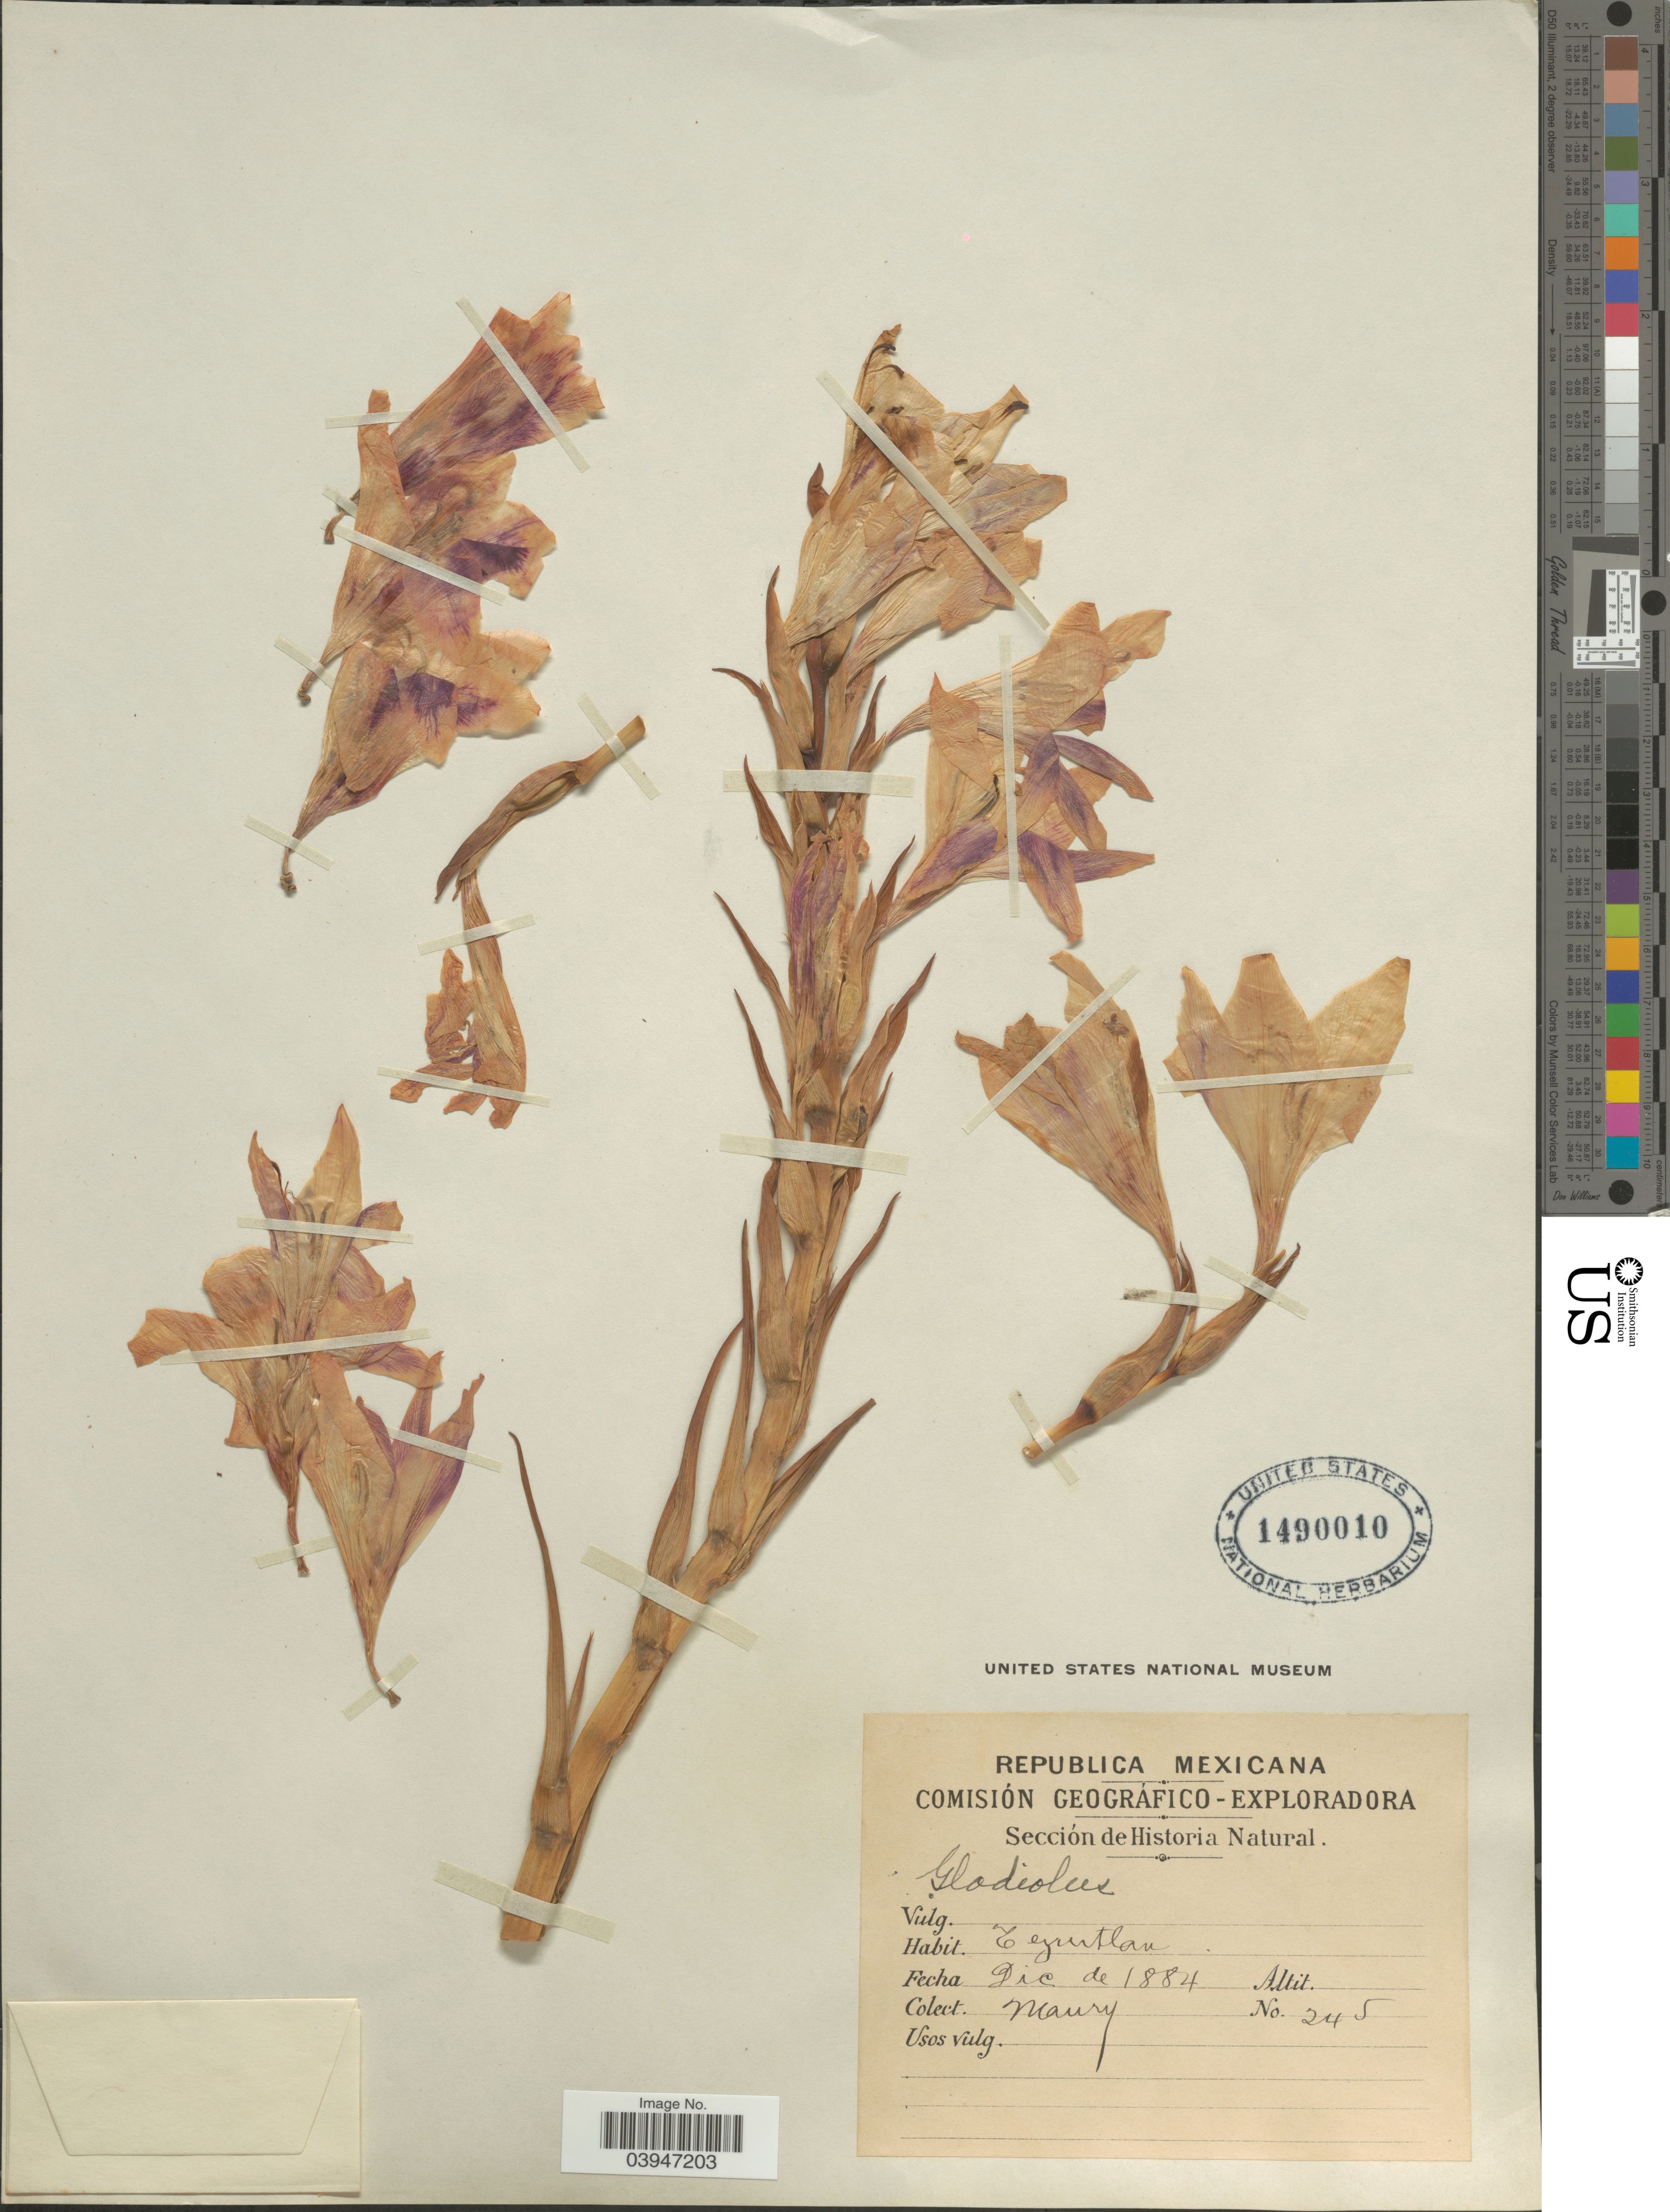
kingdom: Plantae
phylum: Tracheophyta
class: Liliopsida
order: Asparagales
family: Iridaceae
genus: Gladiolus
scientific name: Gladiolus sp.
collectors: Maury, --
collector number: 245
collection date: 1884-12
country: Mexico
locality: Republica Mexicana. Tezurtlan.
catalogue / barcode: US 1490010